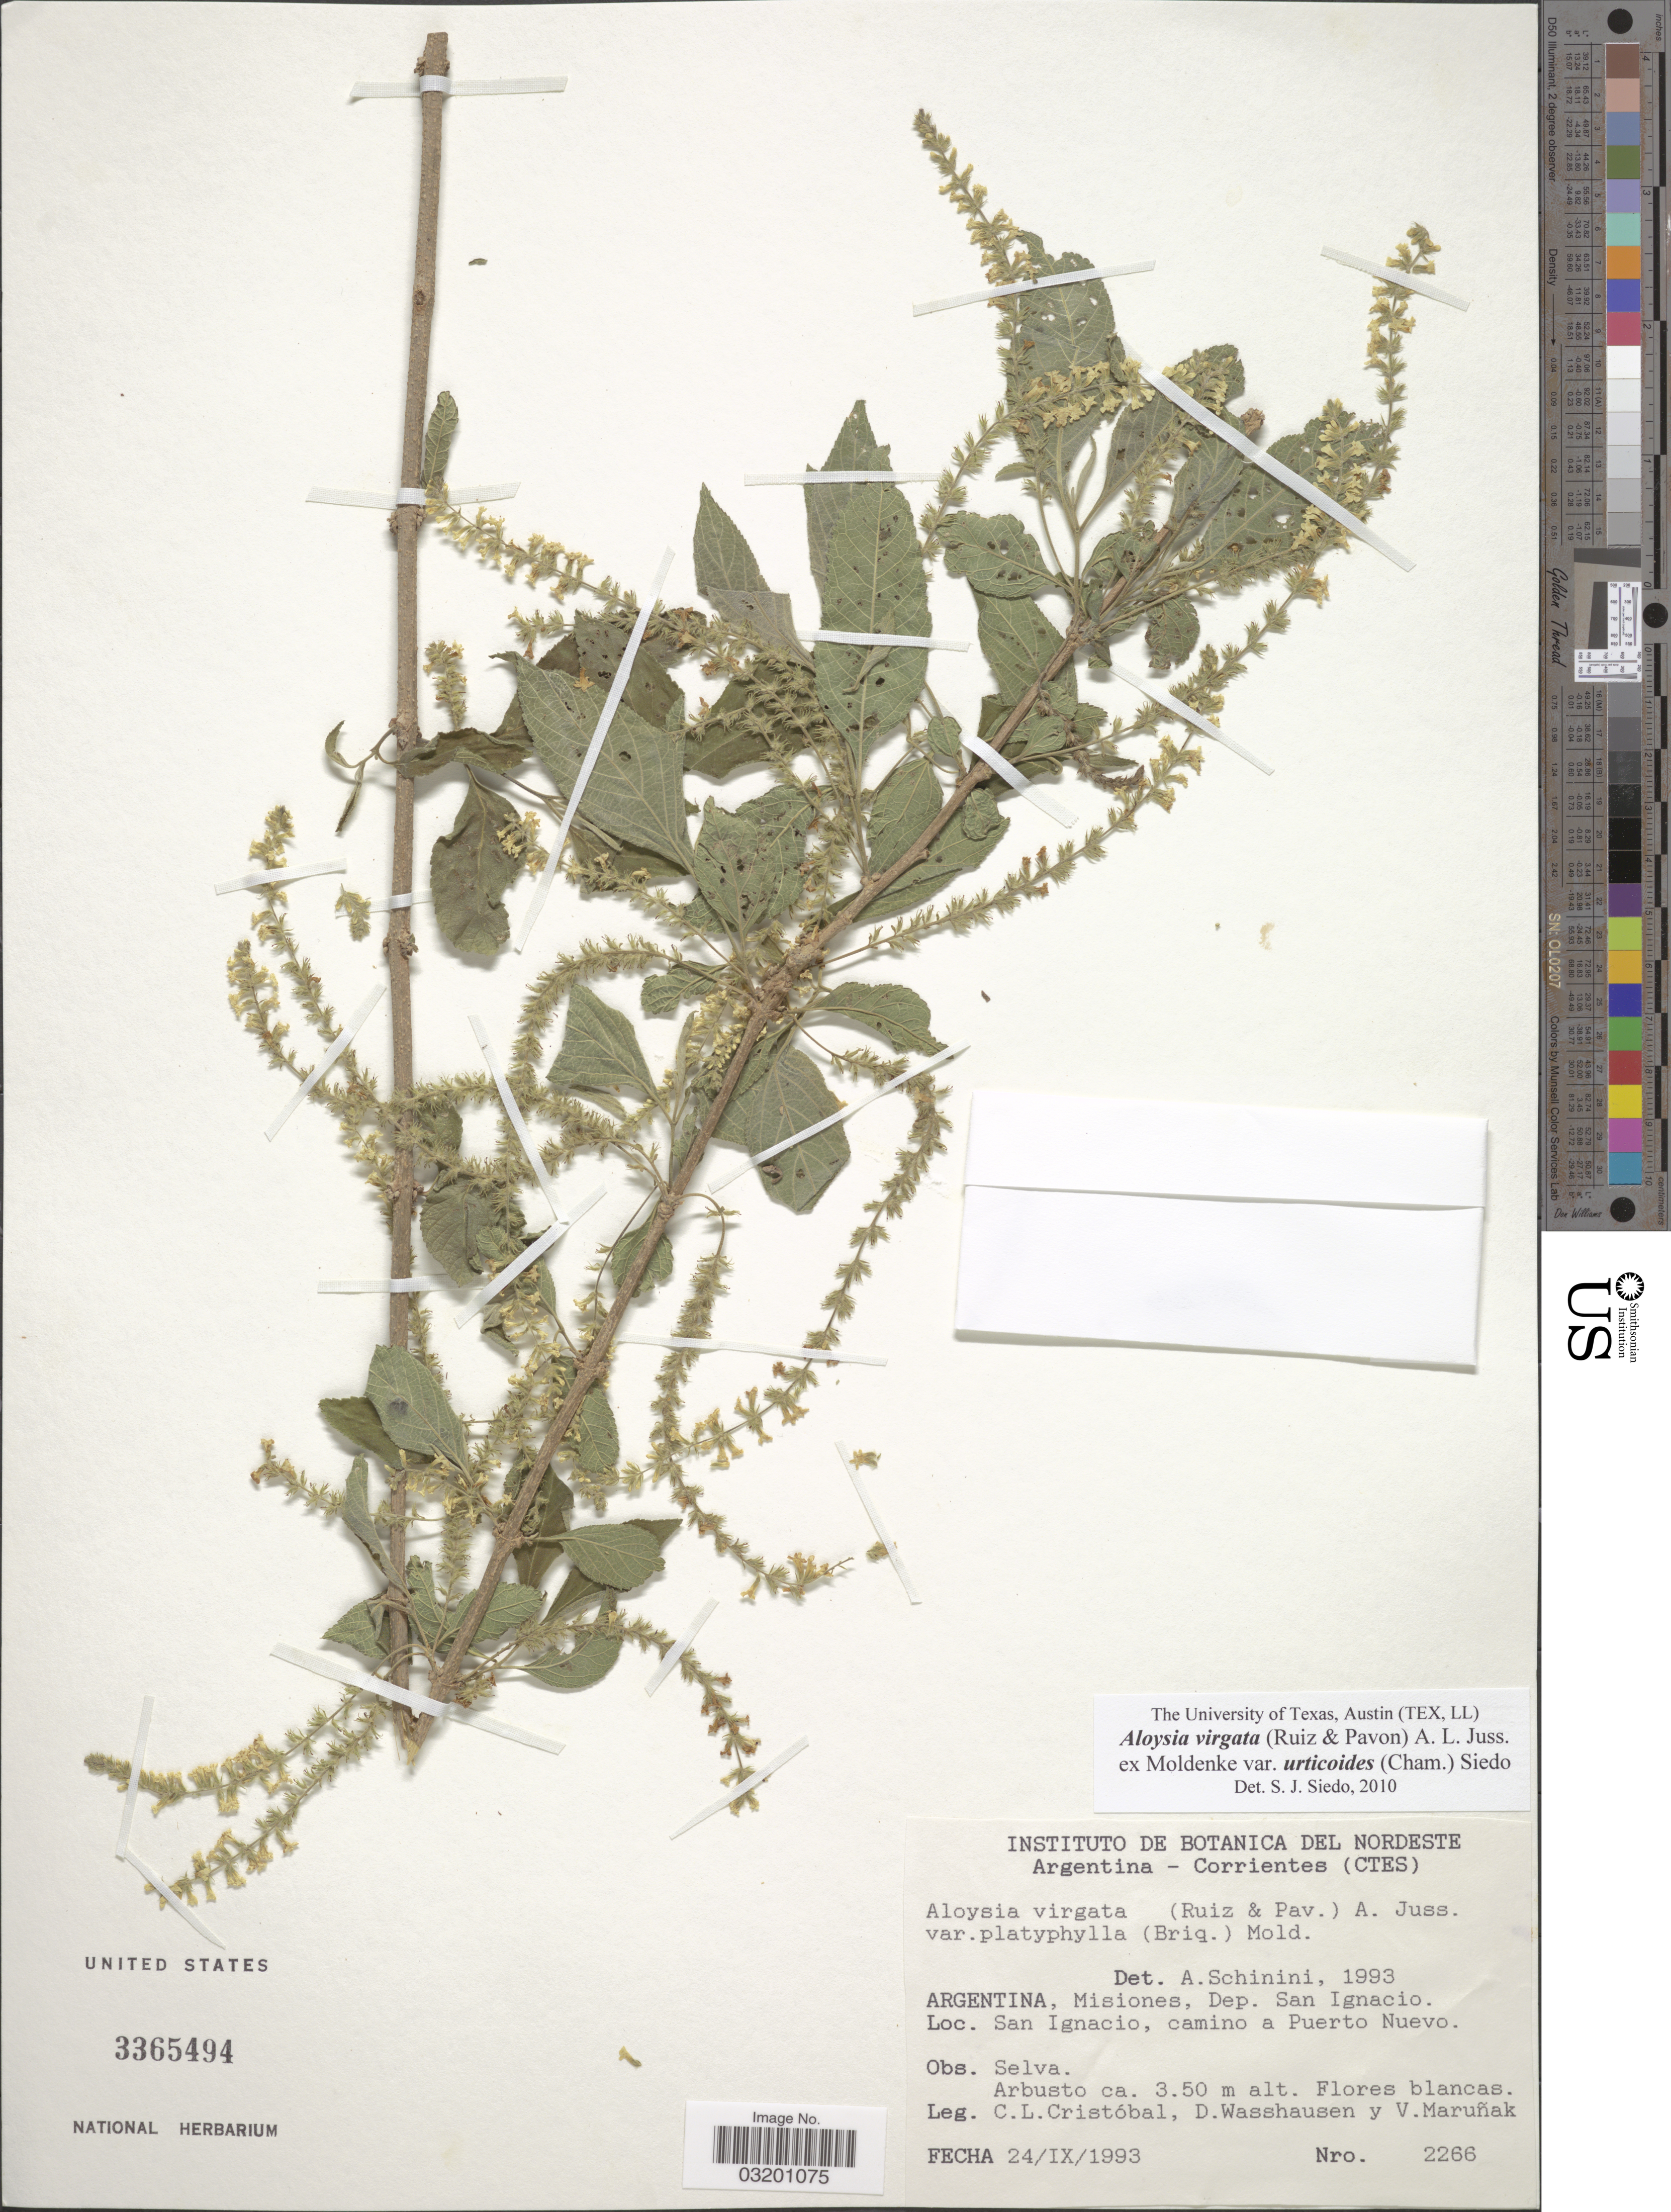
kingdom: Plantae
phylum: Tracheophyta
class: Magnoliopsida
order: Lamiales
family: Verbenaceae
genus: Aloysia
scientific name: Aloysia virgata var. urticoides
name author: (Cham.) Siedo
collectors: C. L. Cristóbal, D. C. Wasshausen & V. Maruñak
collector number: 2266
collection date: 1993-09-24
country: Argentina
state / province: Misiones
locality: Dep. San Ignacio. San Ignacio, camino a Puerto Nuevo.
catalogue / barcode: US 3365494